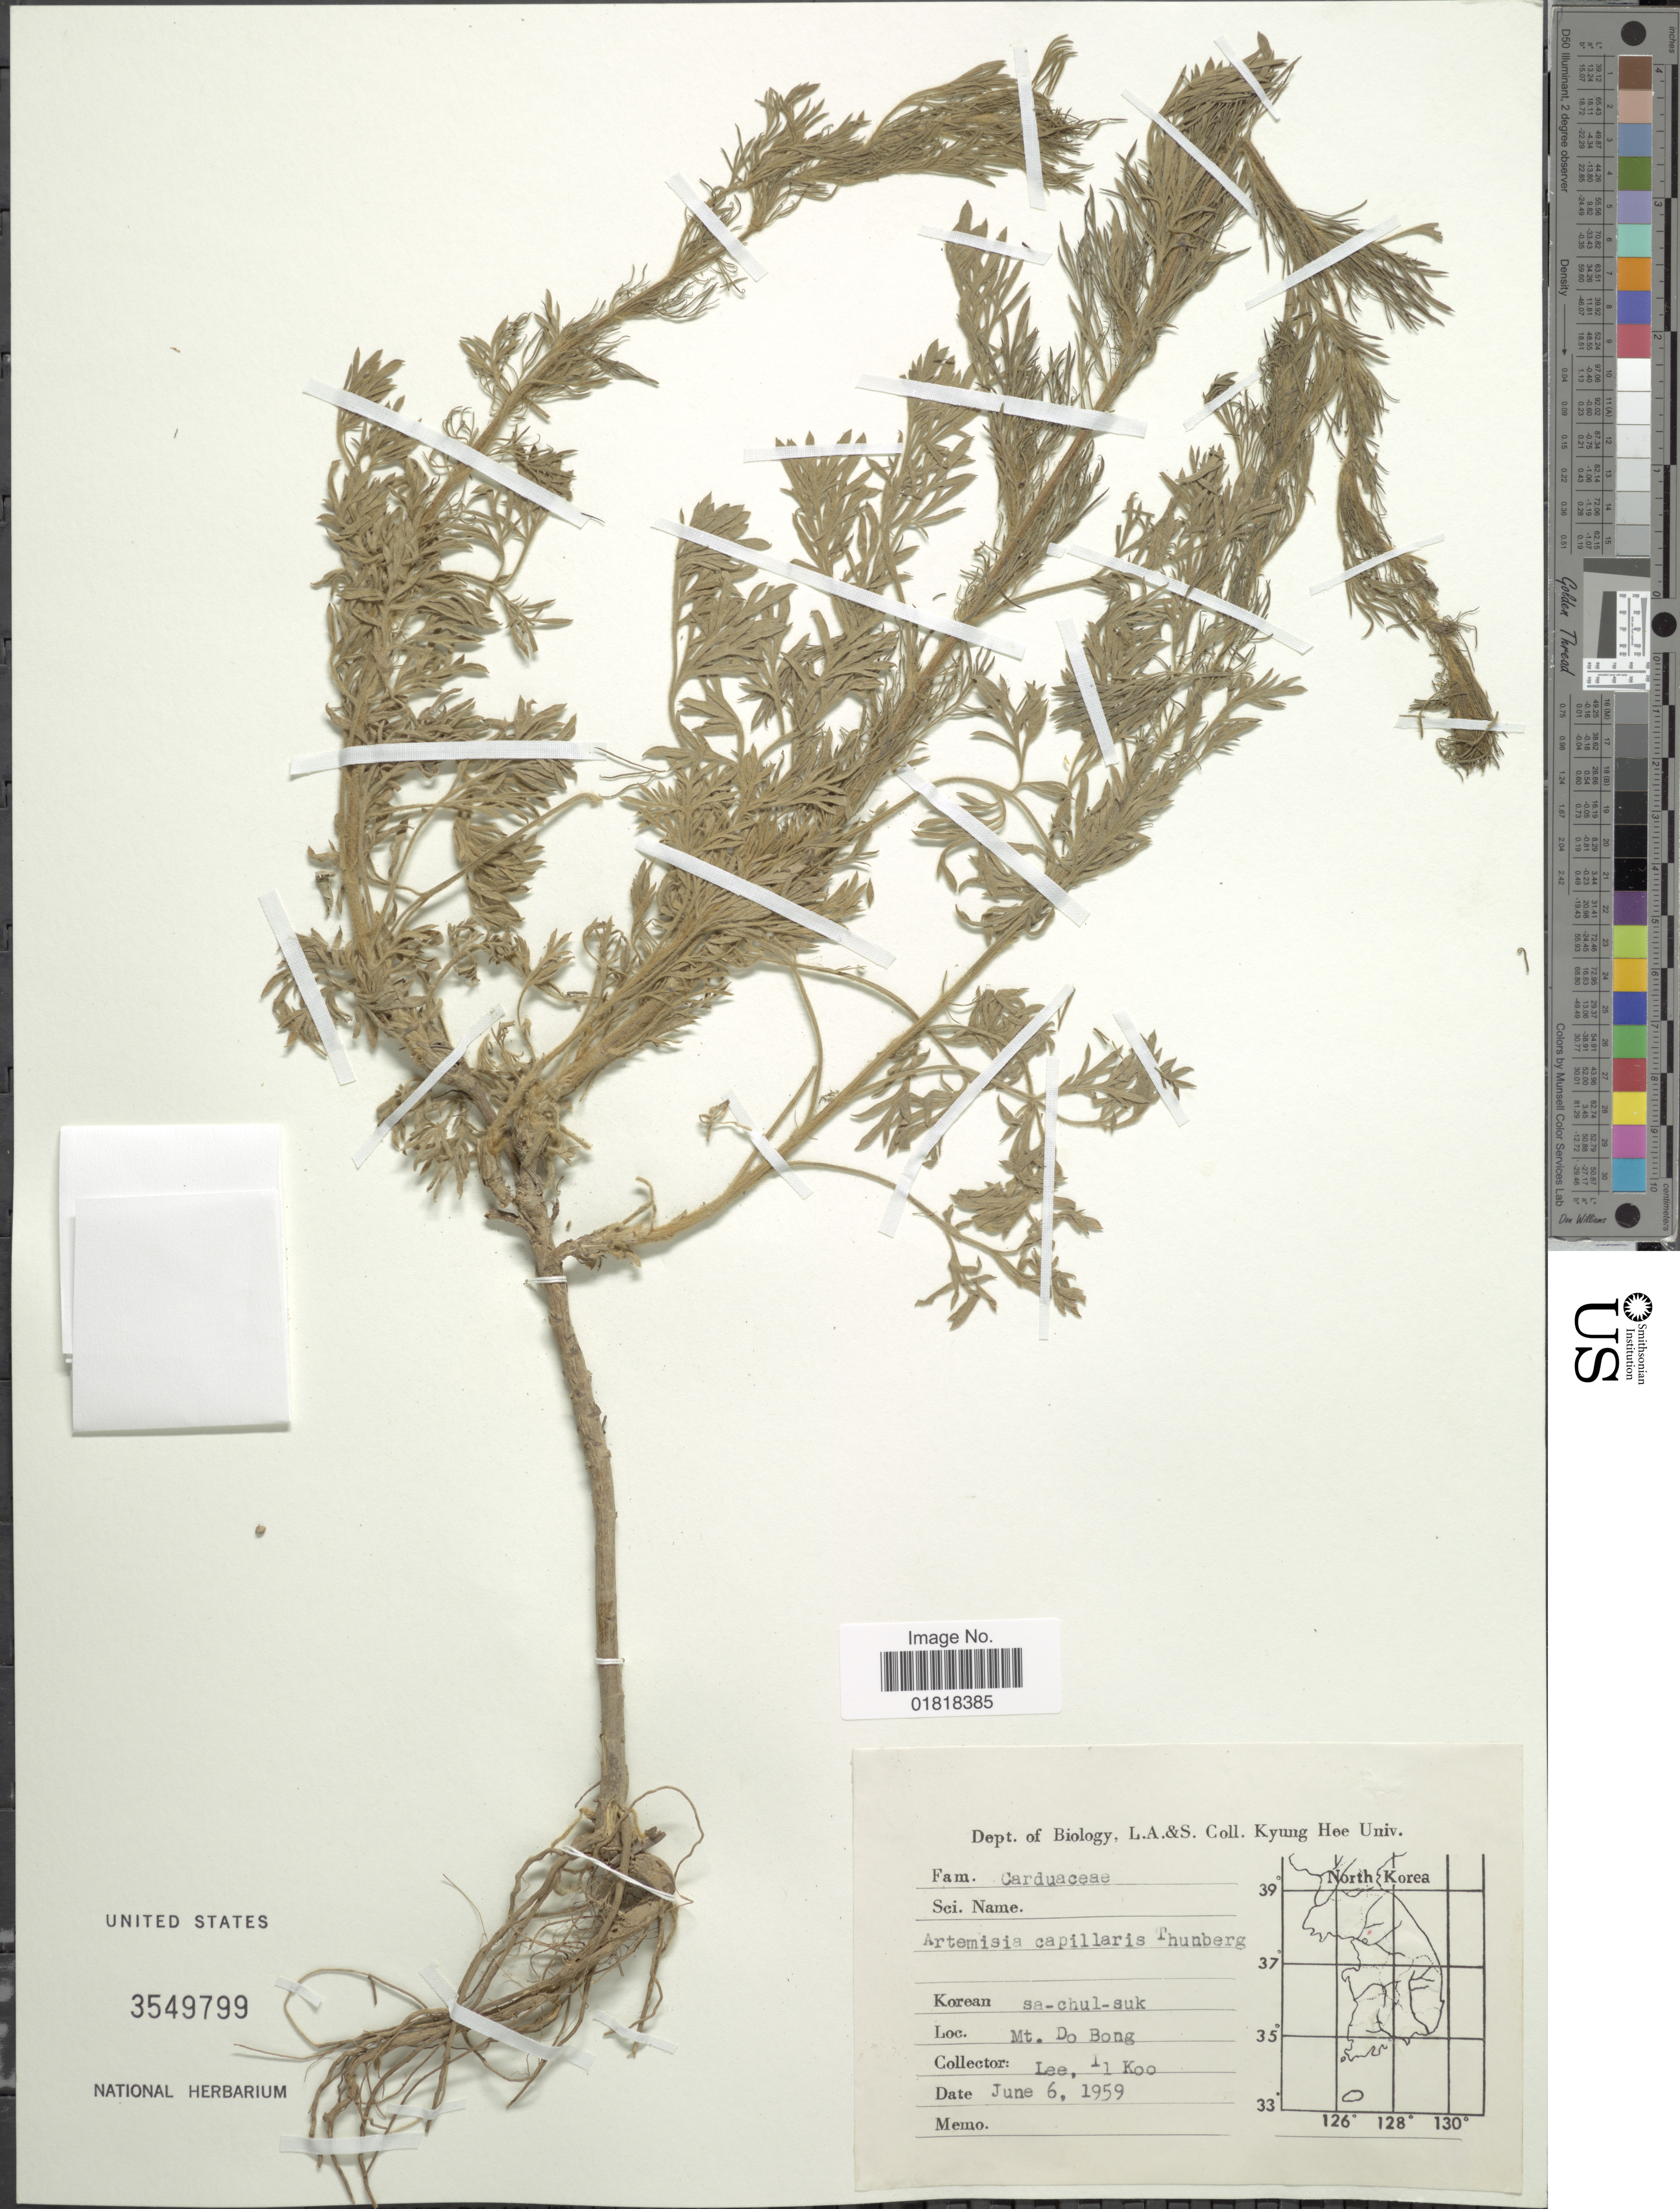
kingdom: Plantae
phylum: Tracheophyta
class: Magnoliopsida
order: Asterales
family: Asteraceae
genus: Artemisia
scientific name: Artemisia capillaris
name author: Thunb.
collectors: I. Lee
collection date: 1959-06-06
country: South Korea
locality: Do Bong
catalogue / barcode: US 3549799